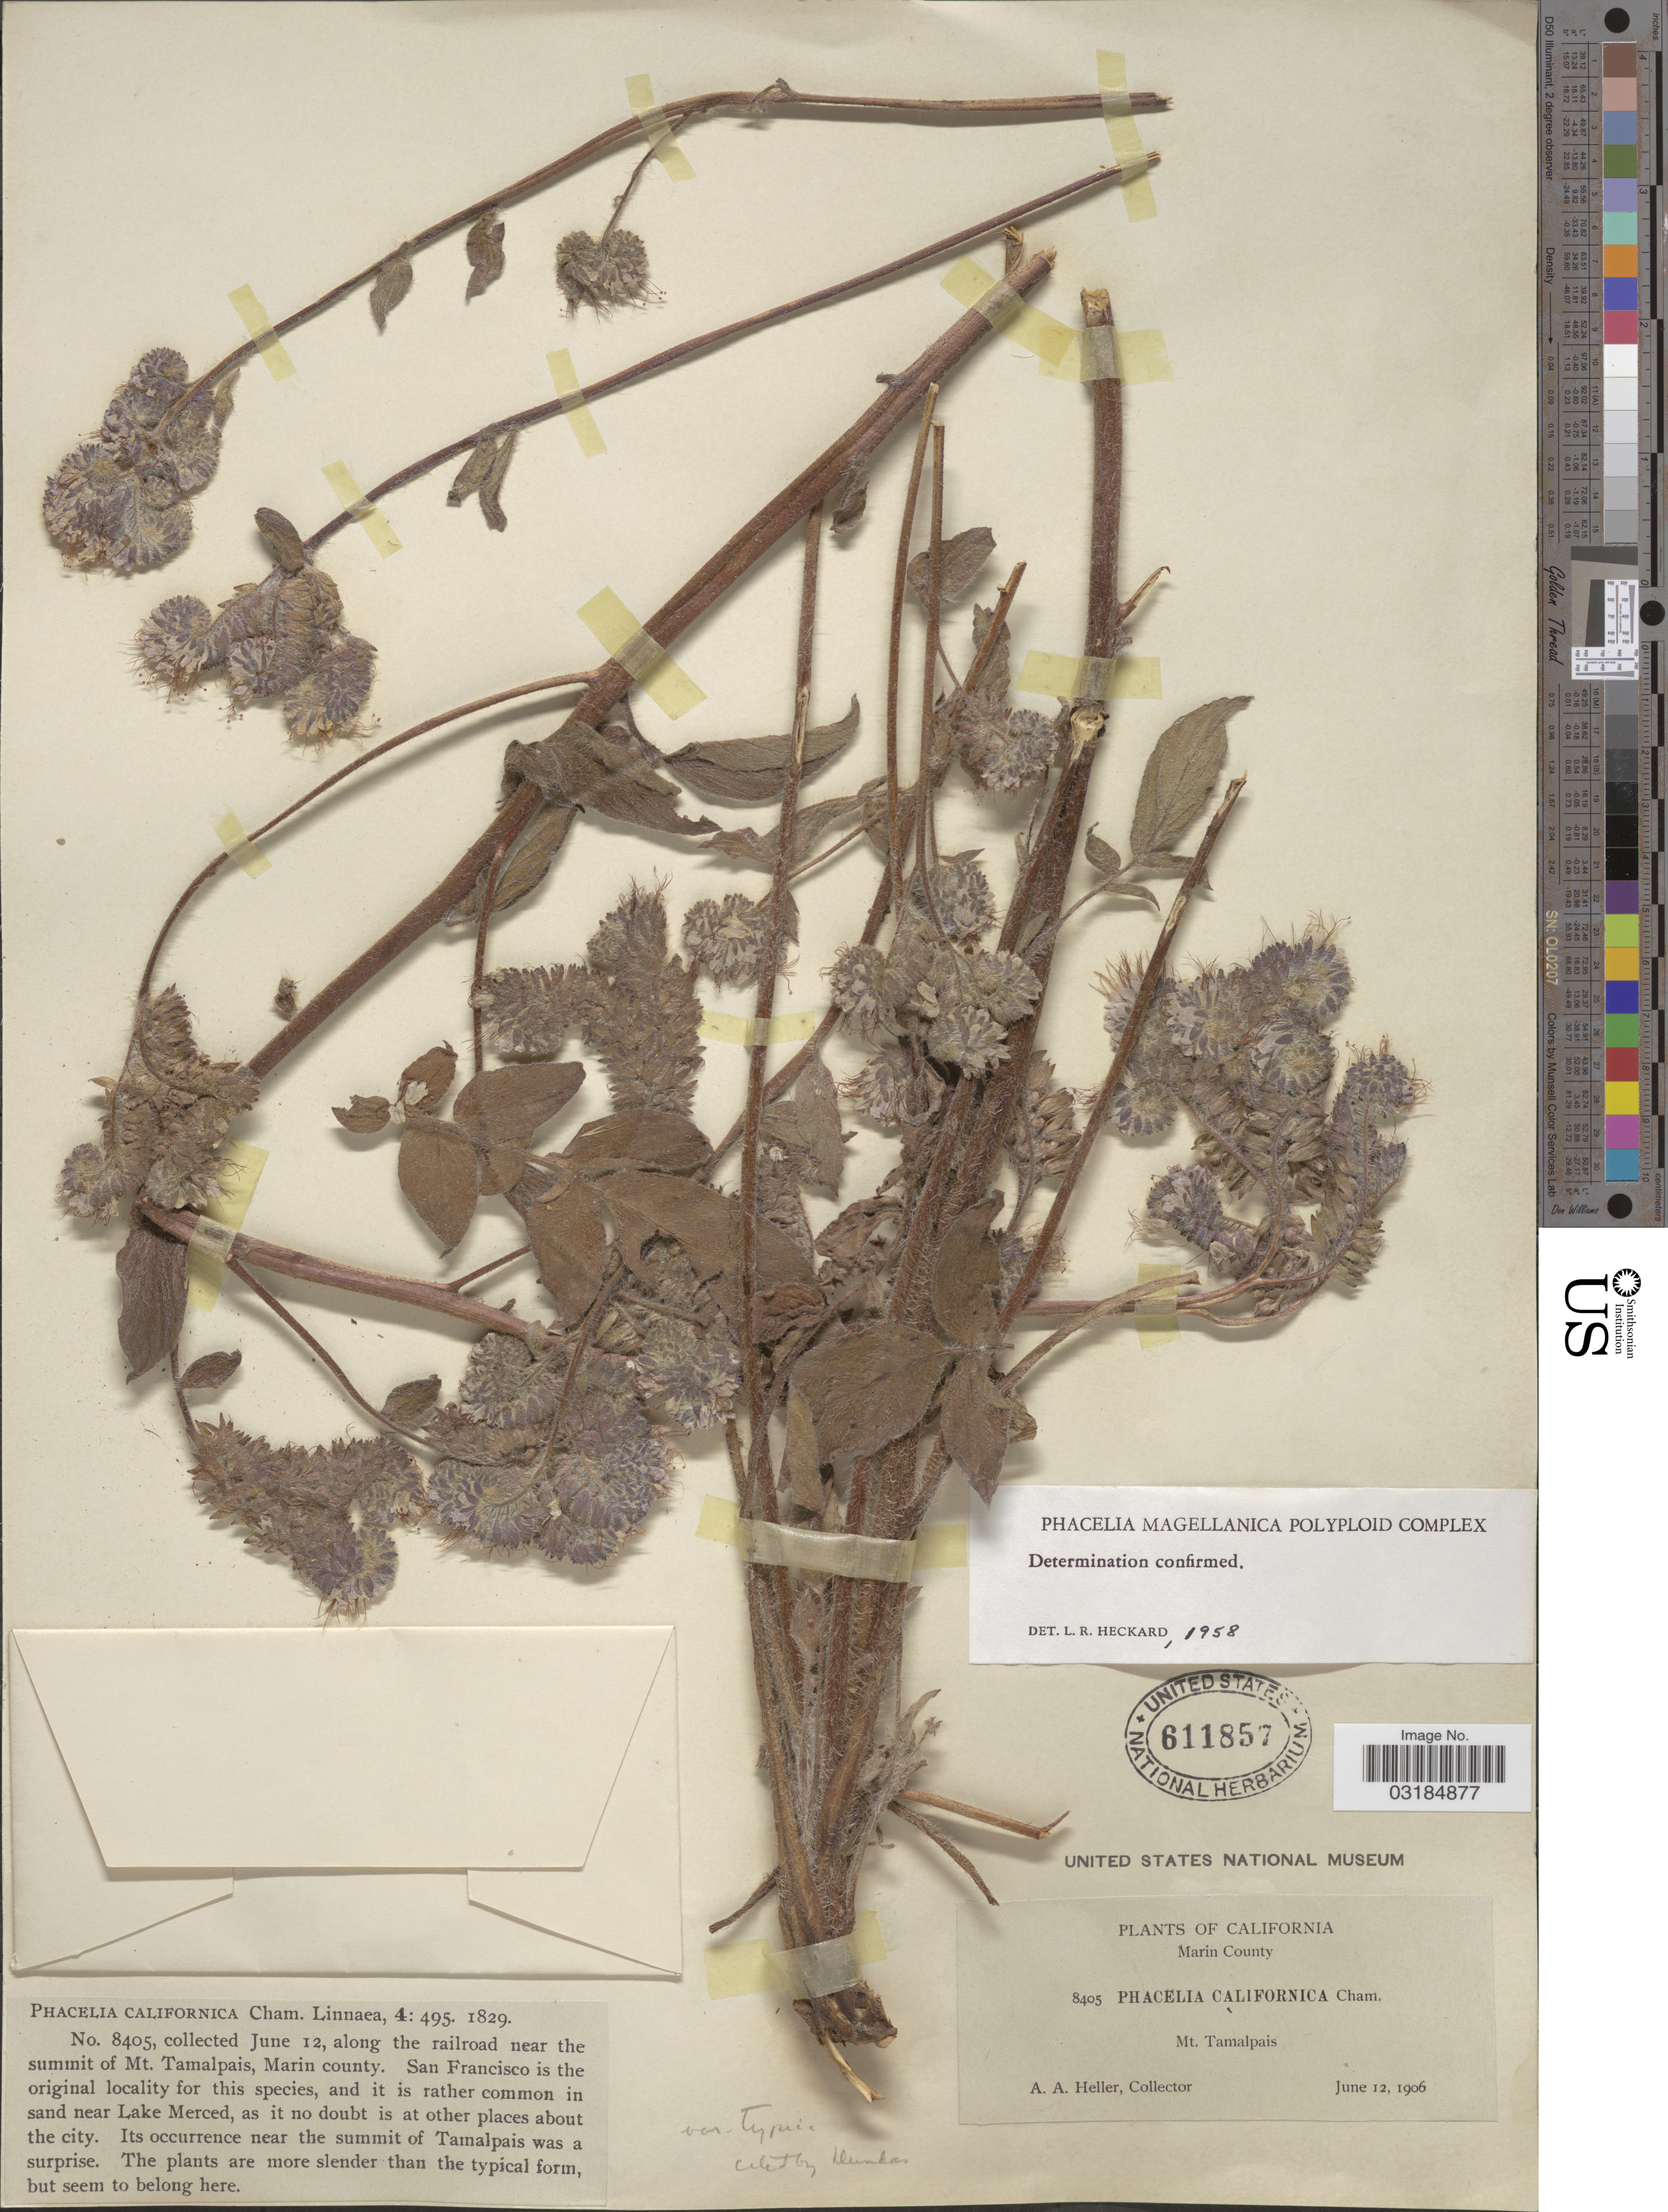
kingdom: Plantae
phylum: Tracheophyta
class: Magnoliopsida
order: Boraginales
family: Hydrophyllaceae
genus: Phacelia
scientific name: Phacelia californica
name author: Cham.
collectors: A. A. Heller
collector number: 8405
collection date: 1906-06-12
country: United States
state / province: California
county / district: Marin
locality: Marin County. Along the railroad near the summit of Mt. Tamalpais.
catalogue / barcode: US 611857